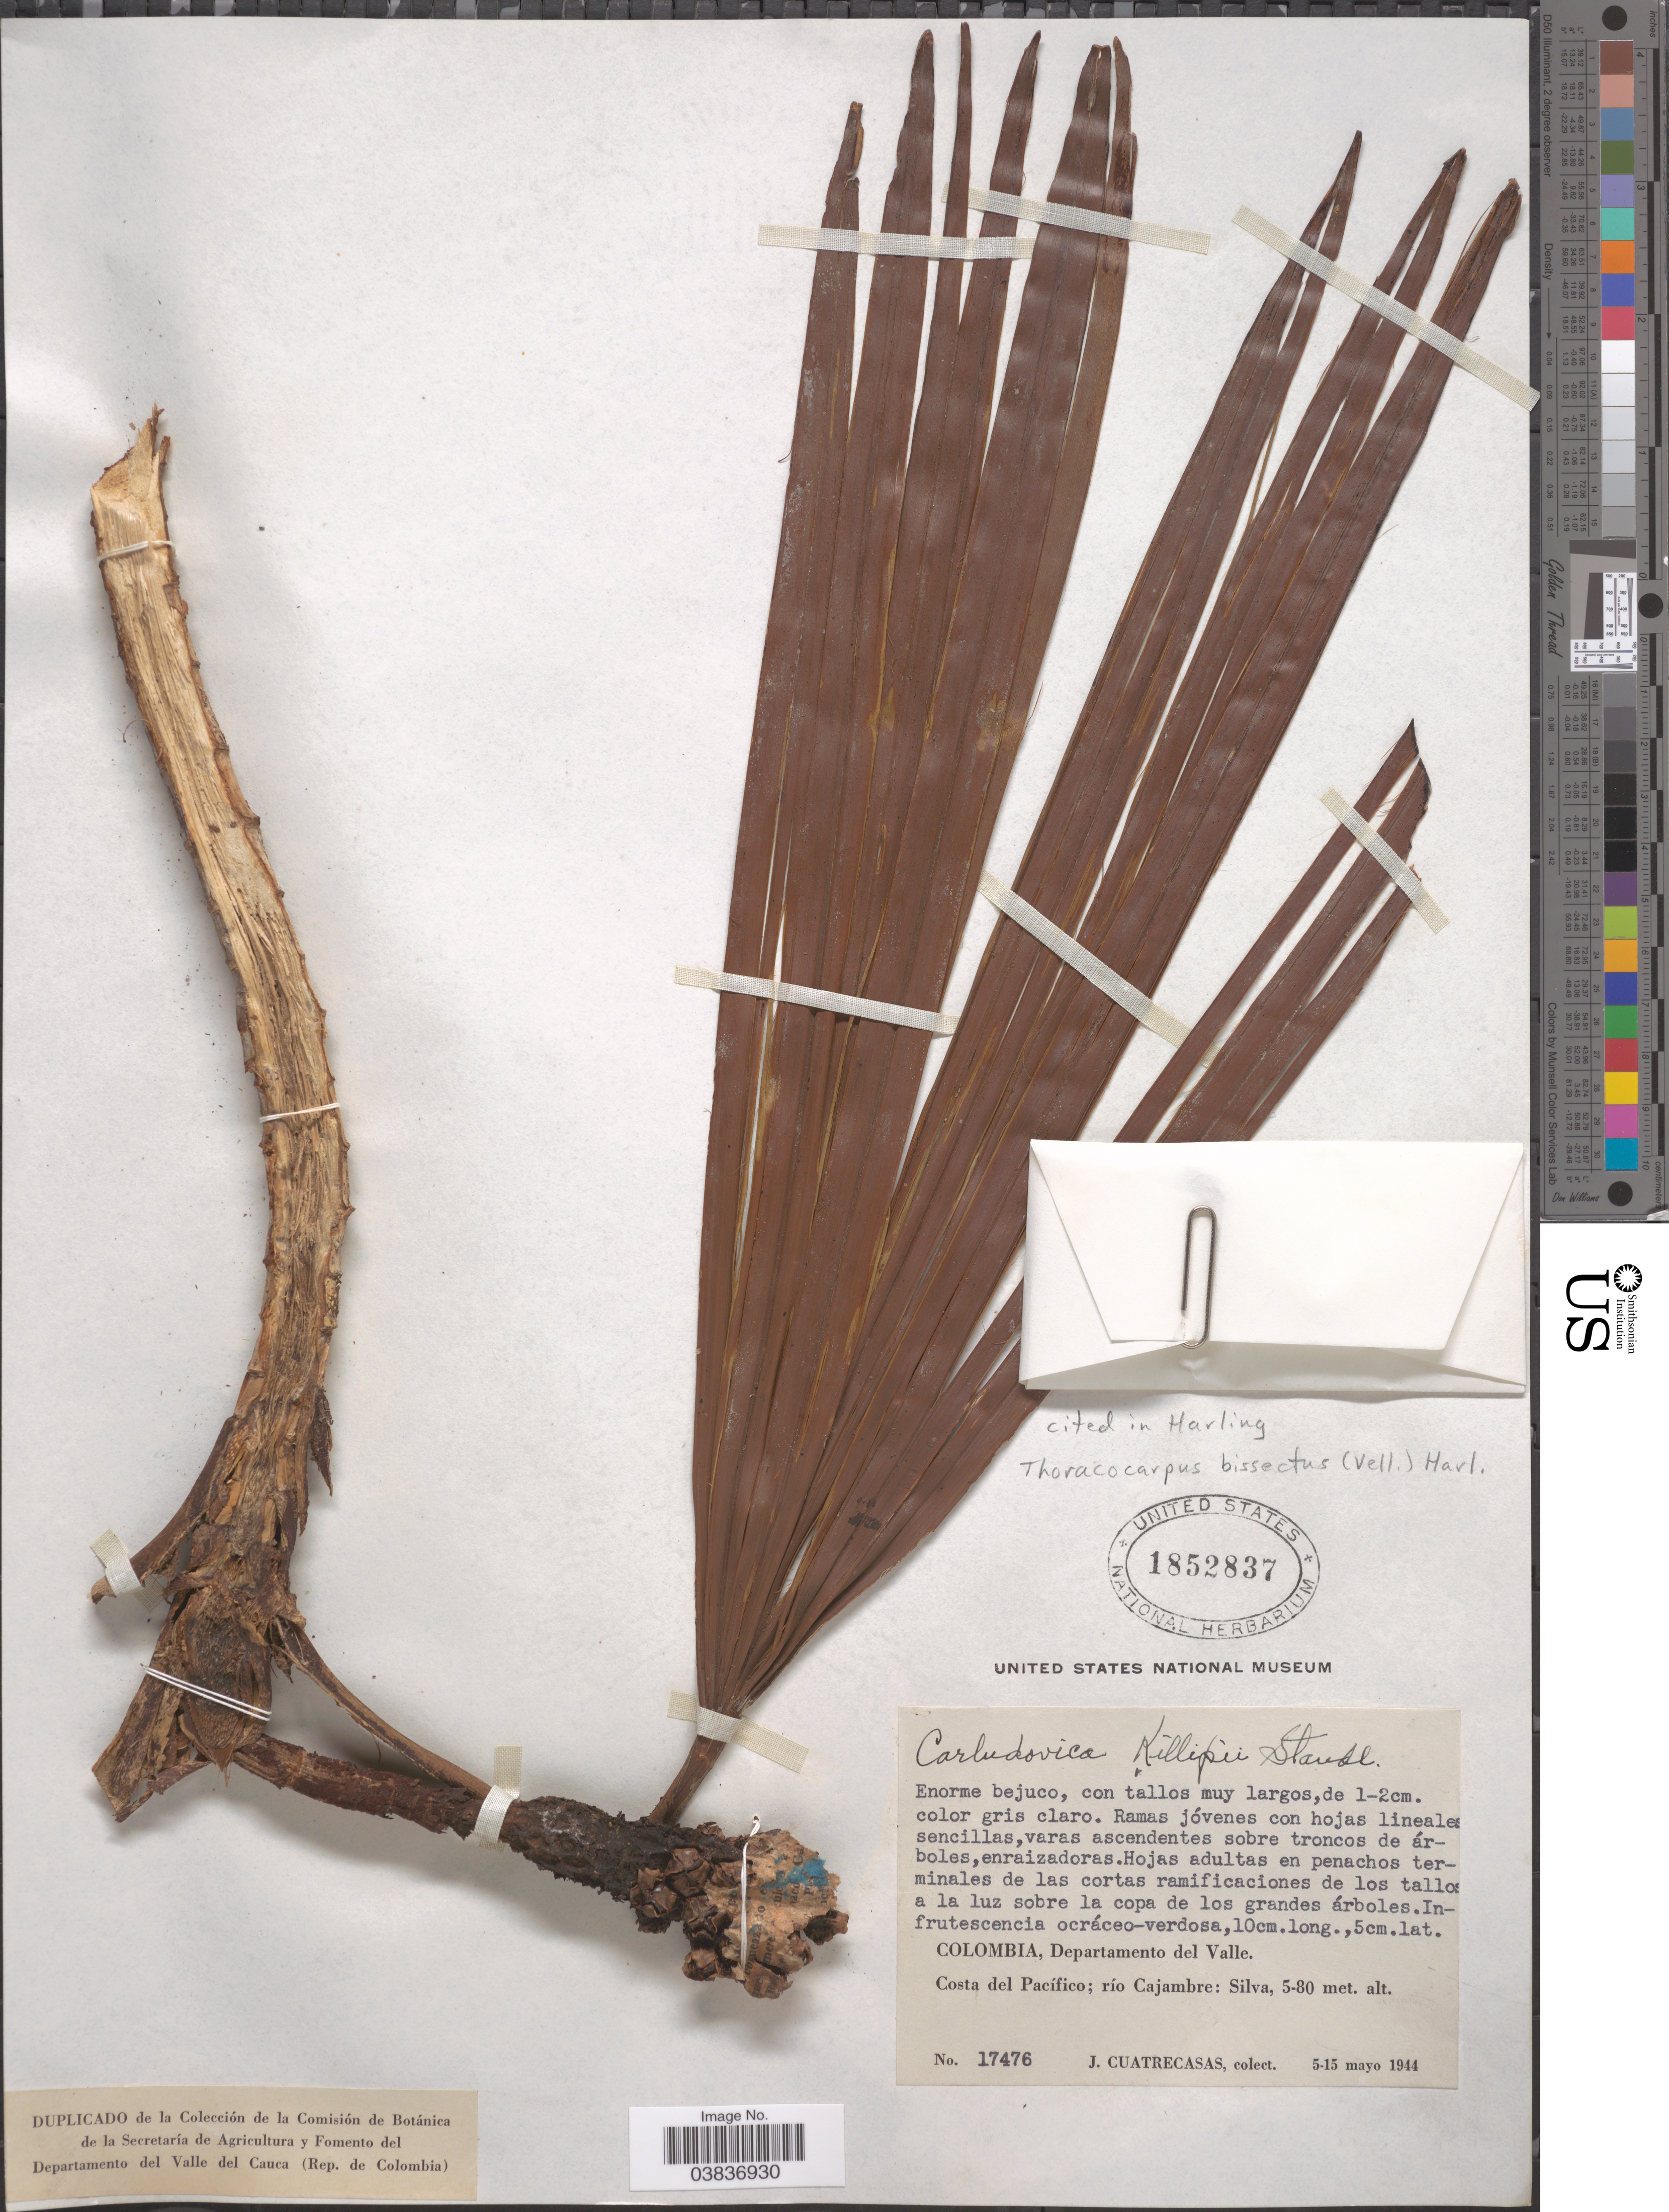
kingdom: Plantae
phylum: Tracheophyta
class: Liliopsida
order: Pandanales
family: Cyclanthaceae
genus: Thoracocarpus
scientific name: Thoracocarpus bissectus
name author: (Vell.) Harling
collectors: J. Cuatrecasas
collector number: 17476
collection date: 1944-05-05/1944-05-15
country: Colombia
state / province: Valle del Cauca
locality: Departamento del Valle. Costa del Pacífico; río Cajambre.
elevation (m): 5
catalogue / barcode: US 1852837